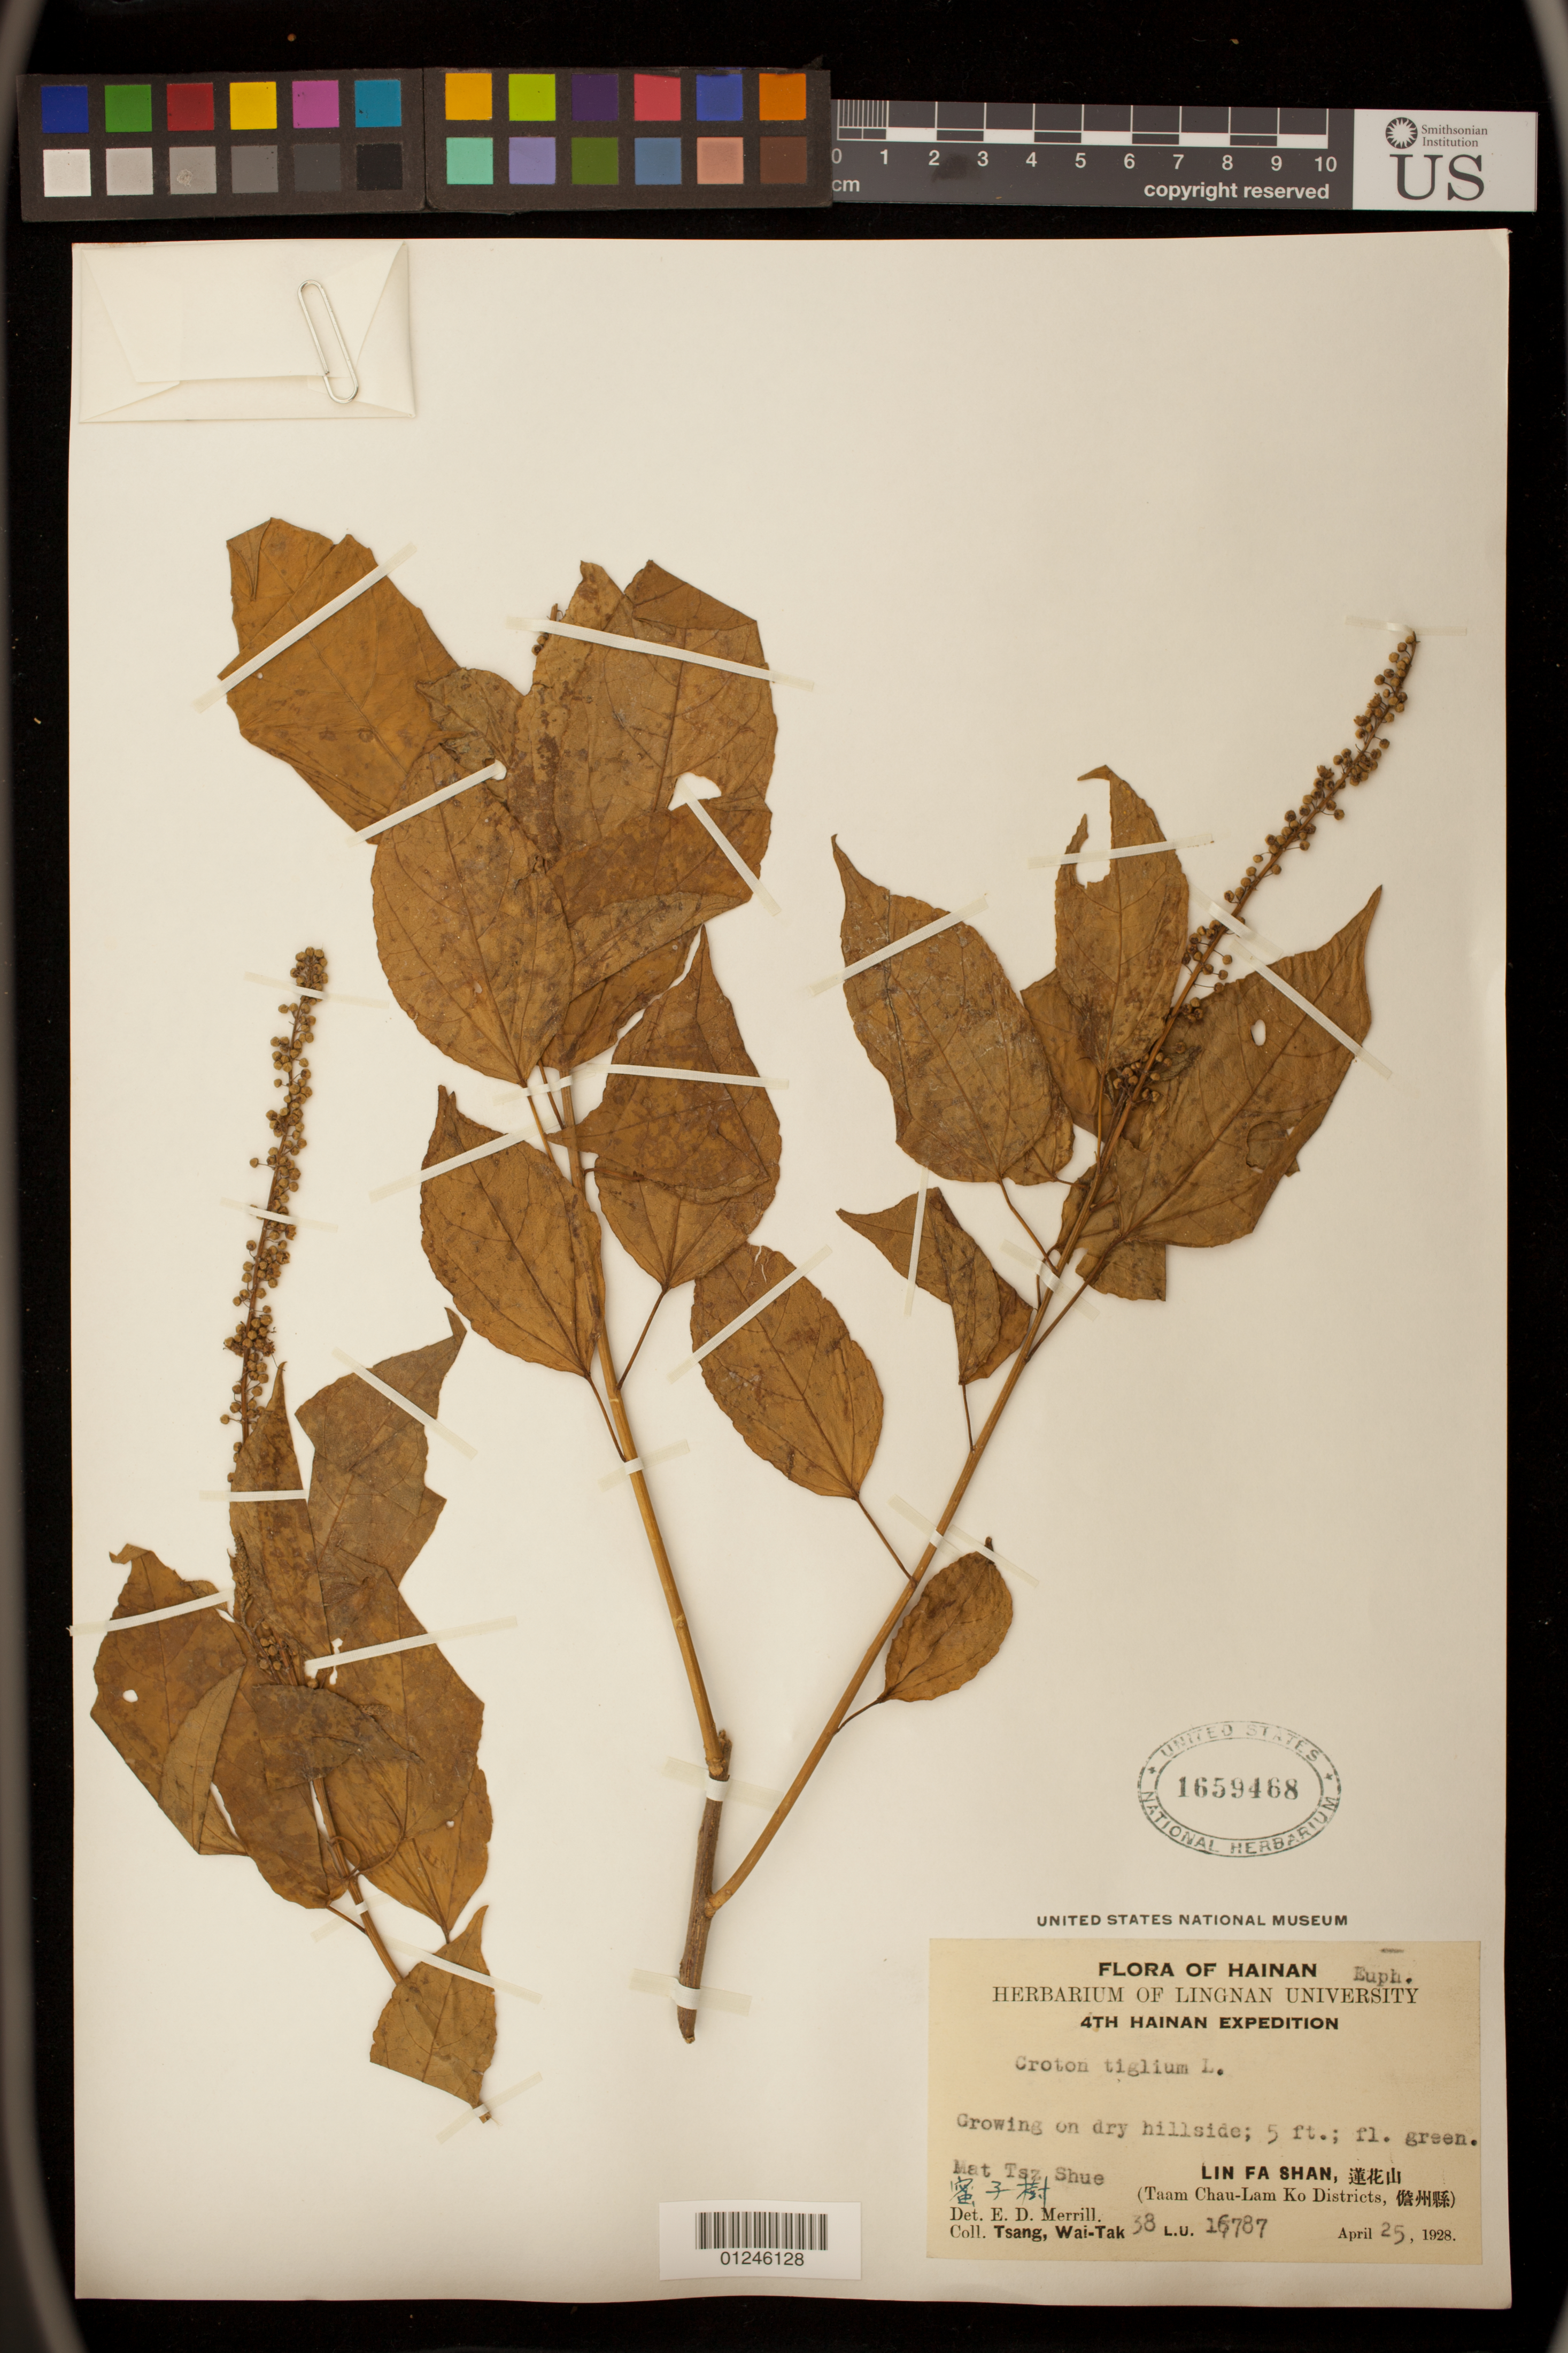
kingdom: Plantae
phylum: Tracheophyta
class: Magnoliopsida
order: Malpighiales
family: Euphorbiaceae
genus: Croton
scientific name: Croton tiglium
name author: L.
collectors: W. T. Tsang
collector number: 38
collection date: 1928-04-25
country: China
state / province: Hainan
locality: Lingao County; Lianhua Ridge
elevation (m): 2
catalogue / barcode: US 1659468